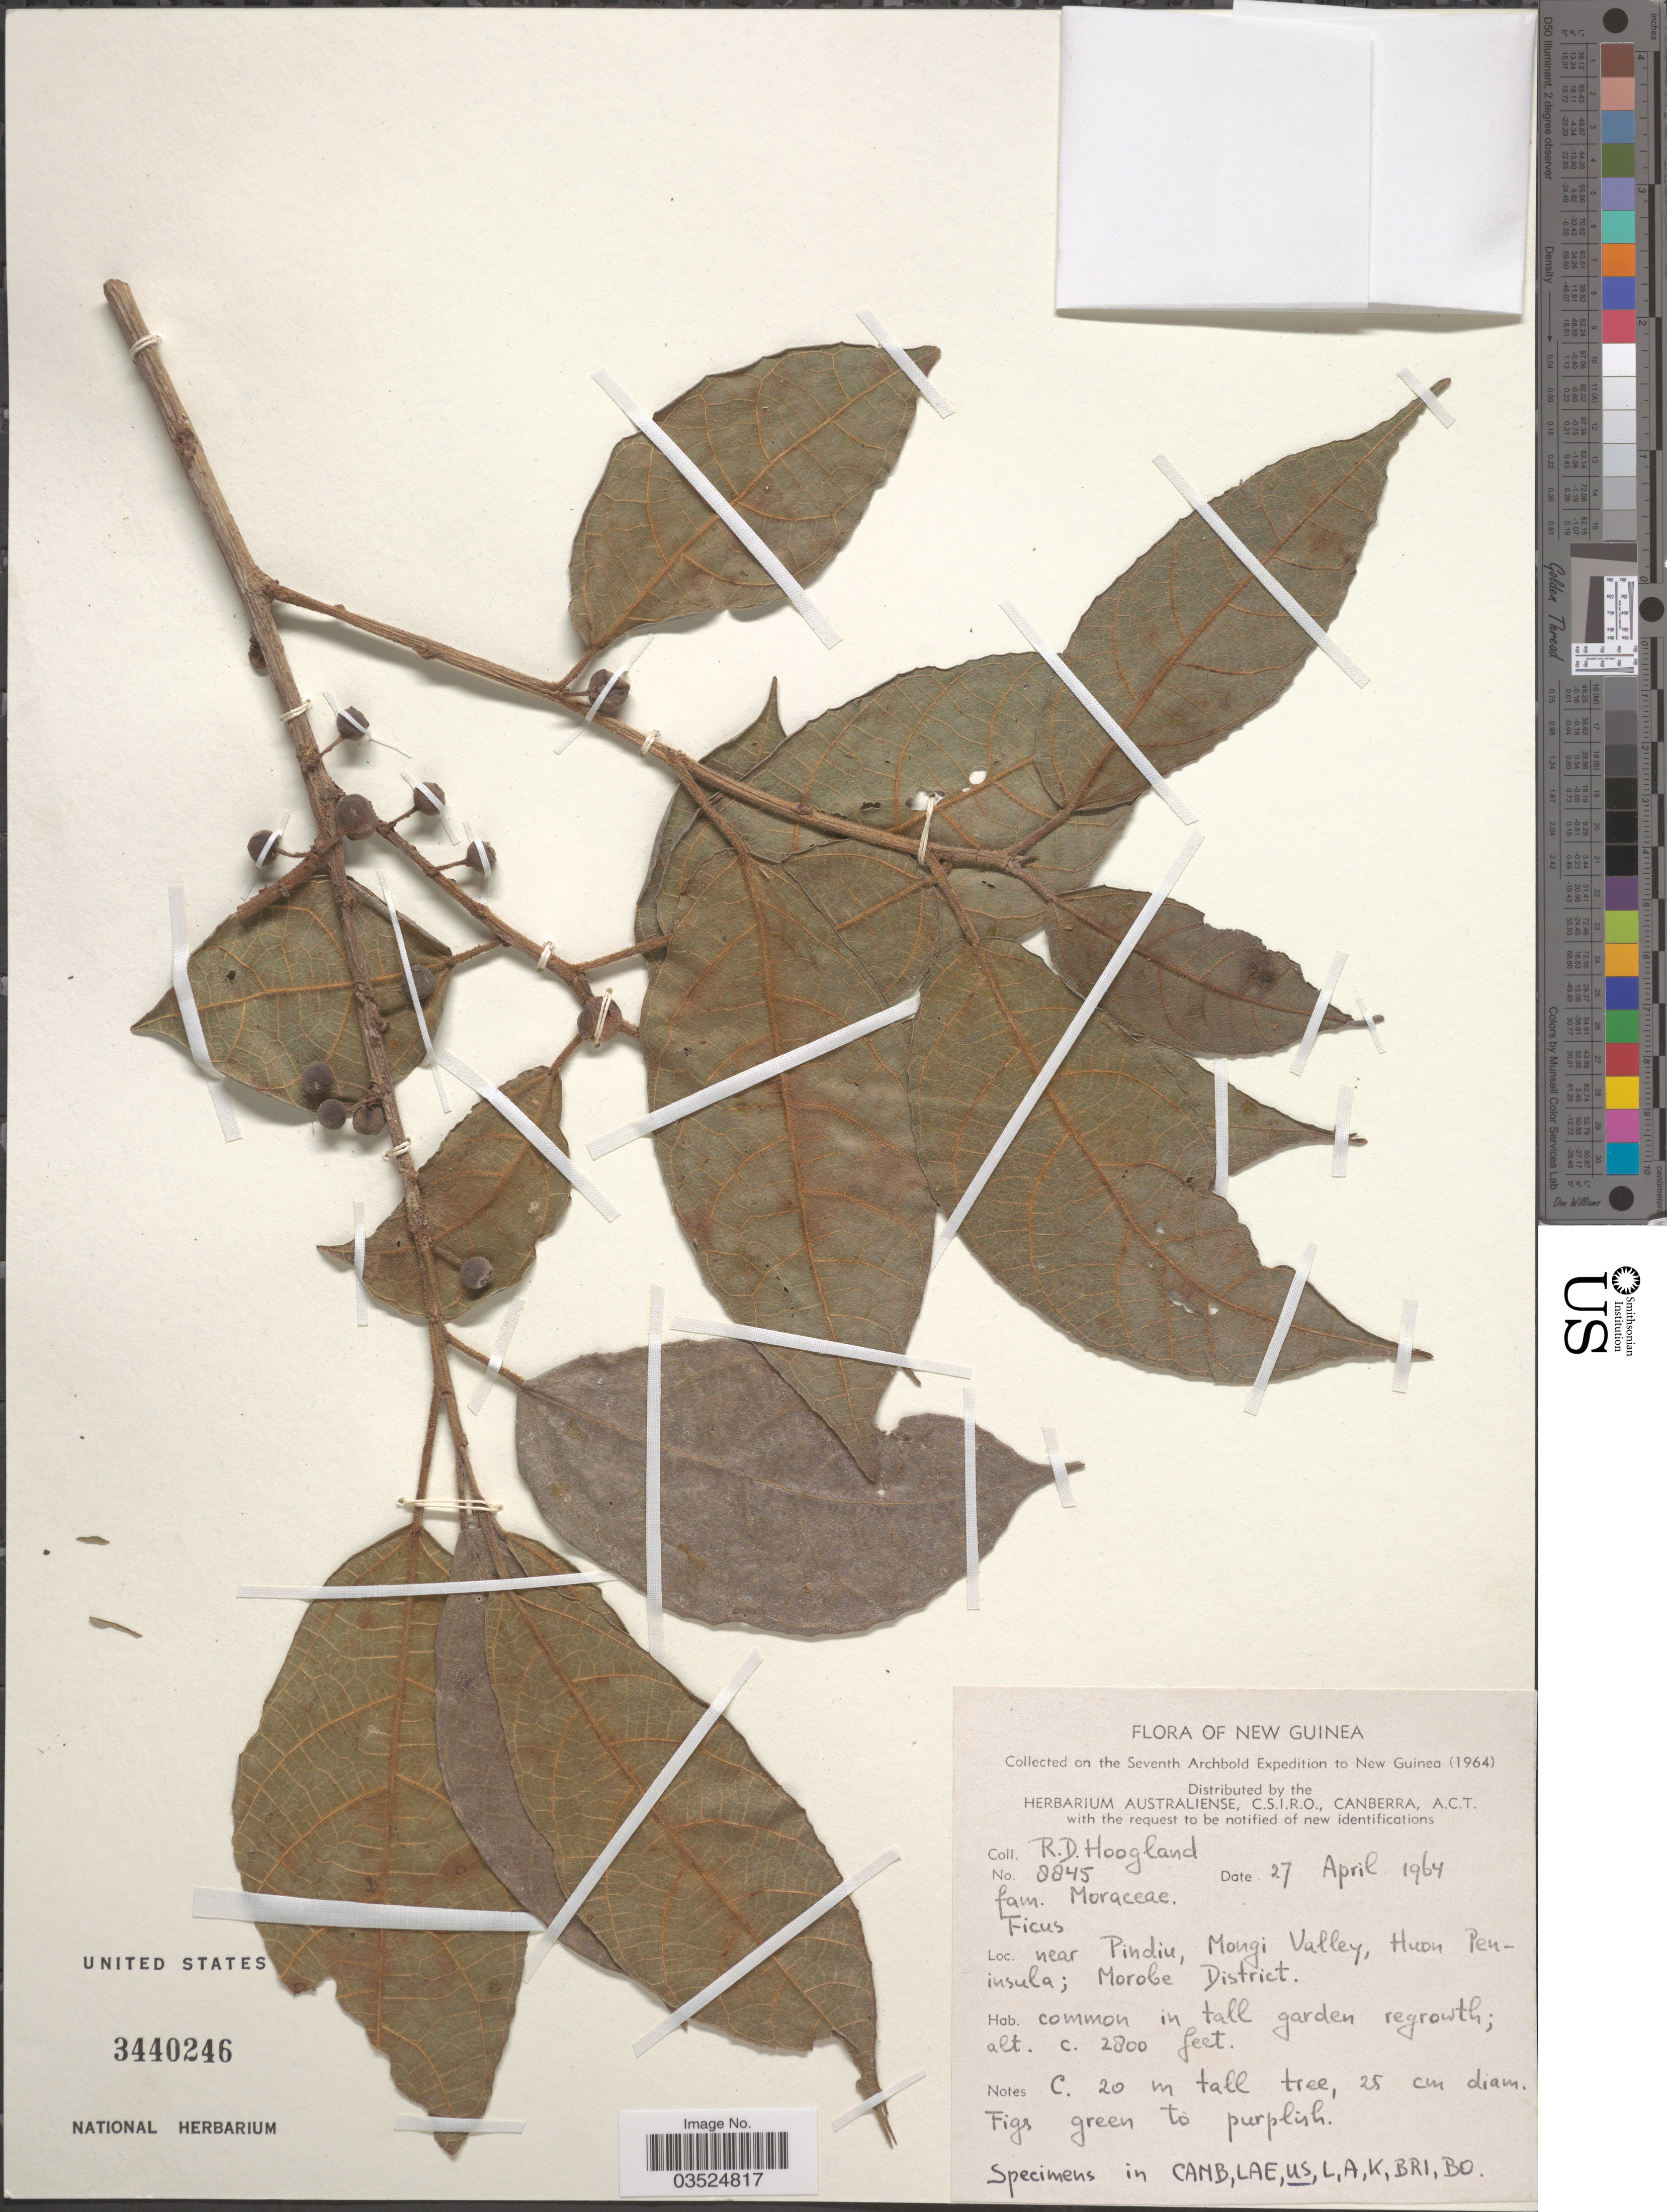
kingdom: Plantae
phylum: Tracheophyta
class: Magnoliopsida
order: Rosales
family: Moraceae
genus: Ficus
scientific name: Ficus sp.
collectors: R. D. Hoogland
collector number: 8845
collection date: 1964-04-27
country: Papua New Guinea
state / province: Morobe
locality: New Guinea. Near Pindiu, Mongi Valley, Huon Peninsula; Morobe District.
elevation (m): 853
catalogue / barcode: US 3440246